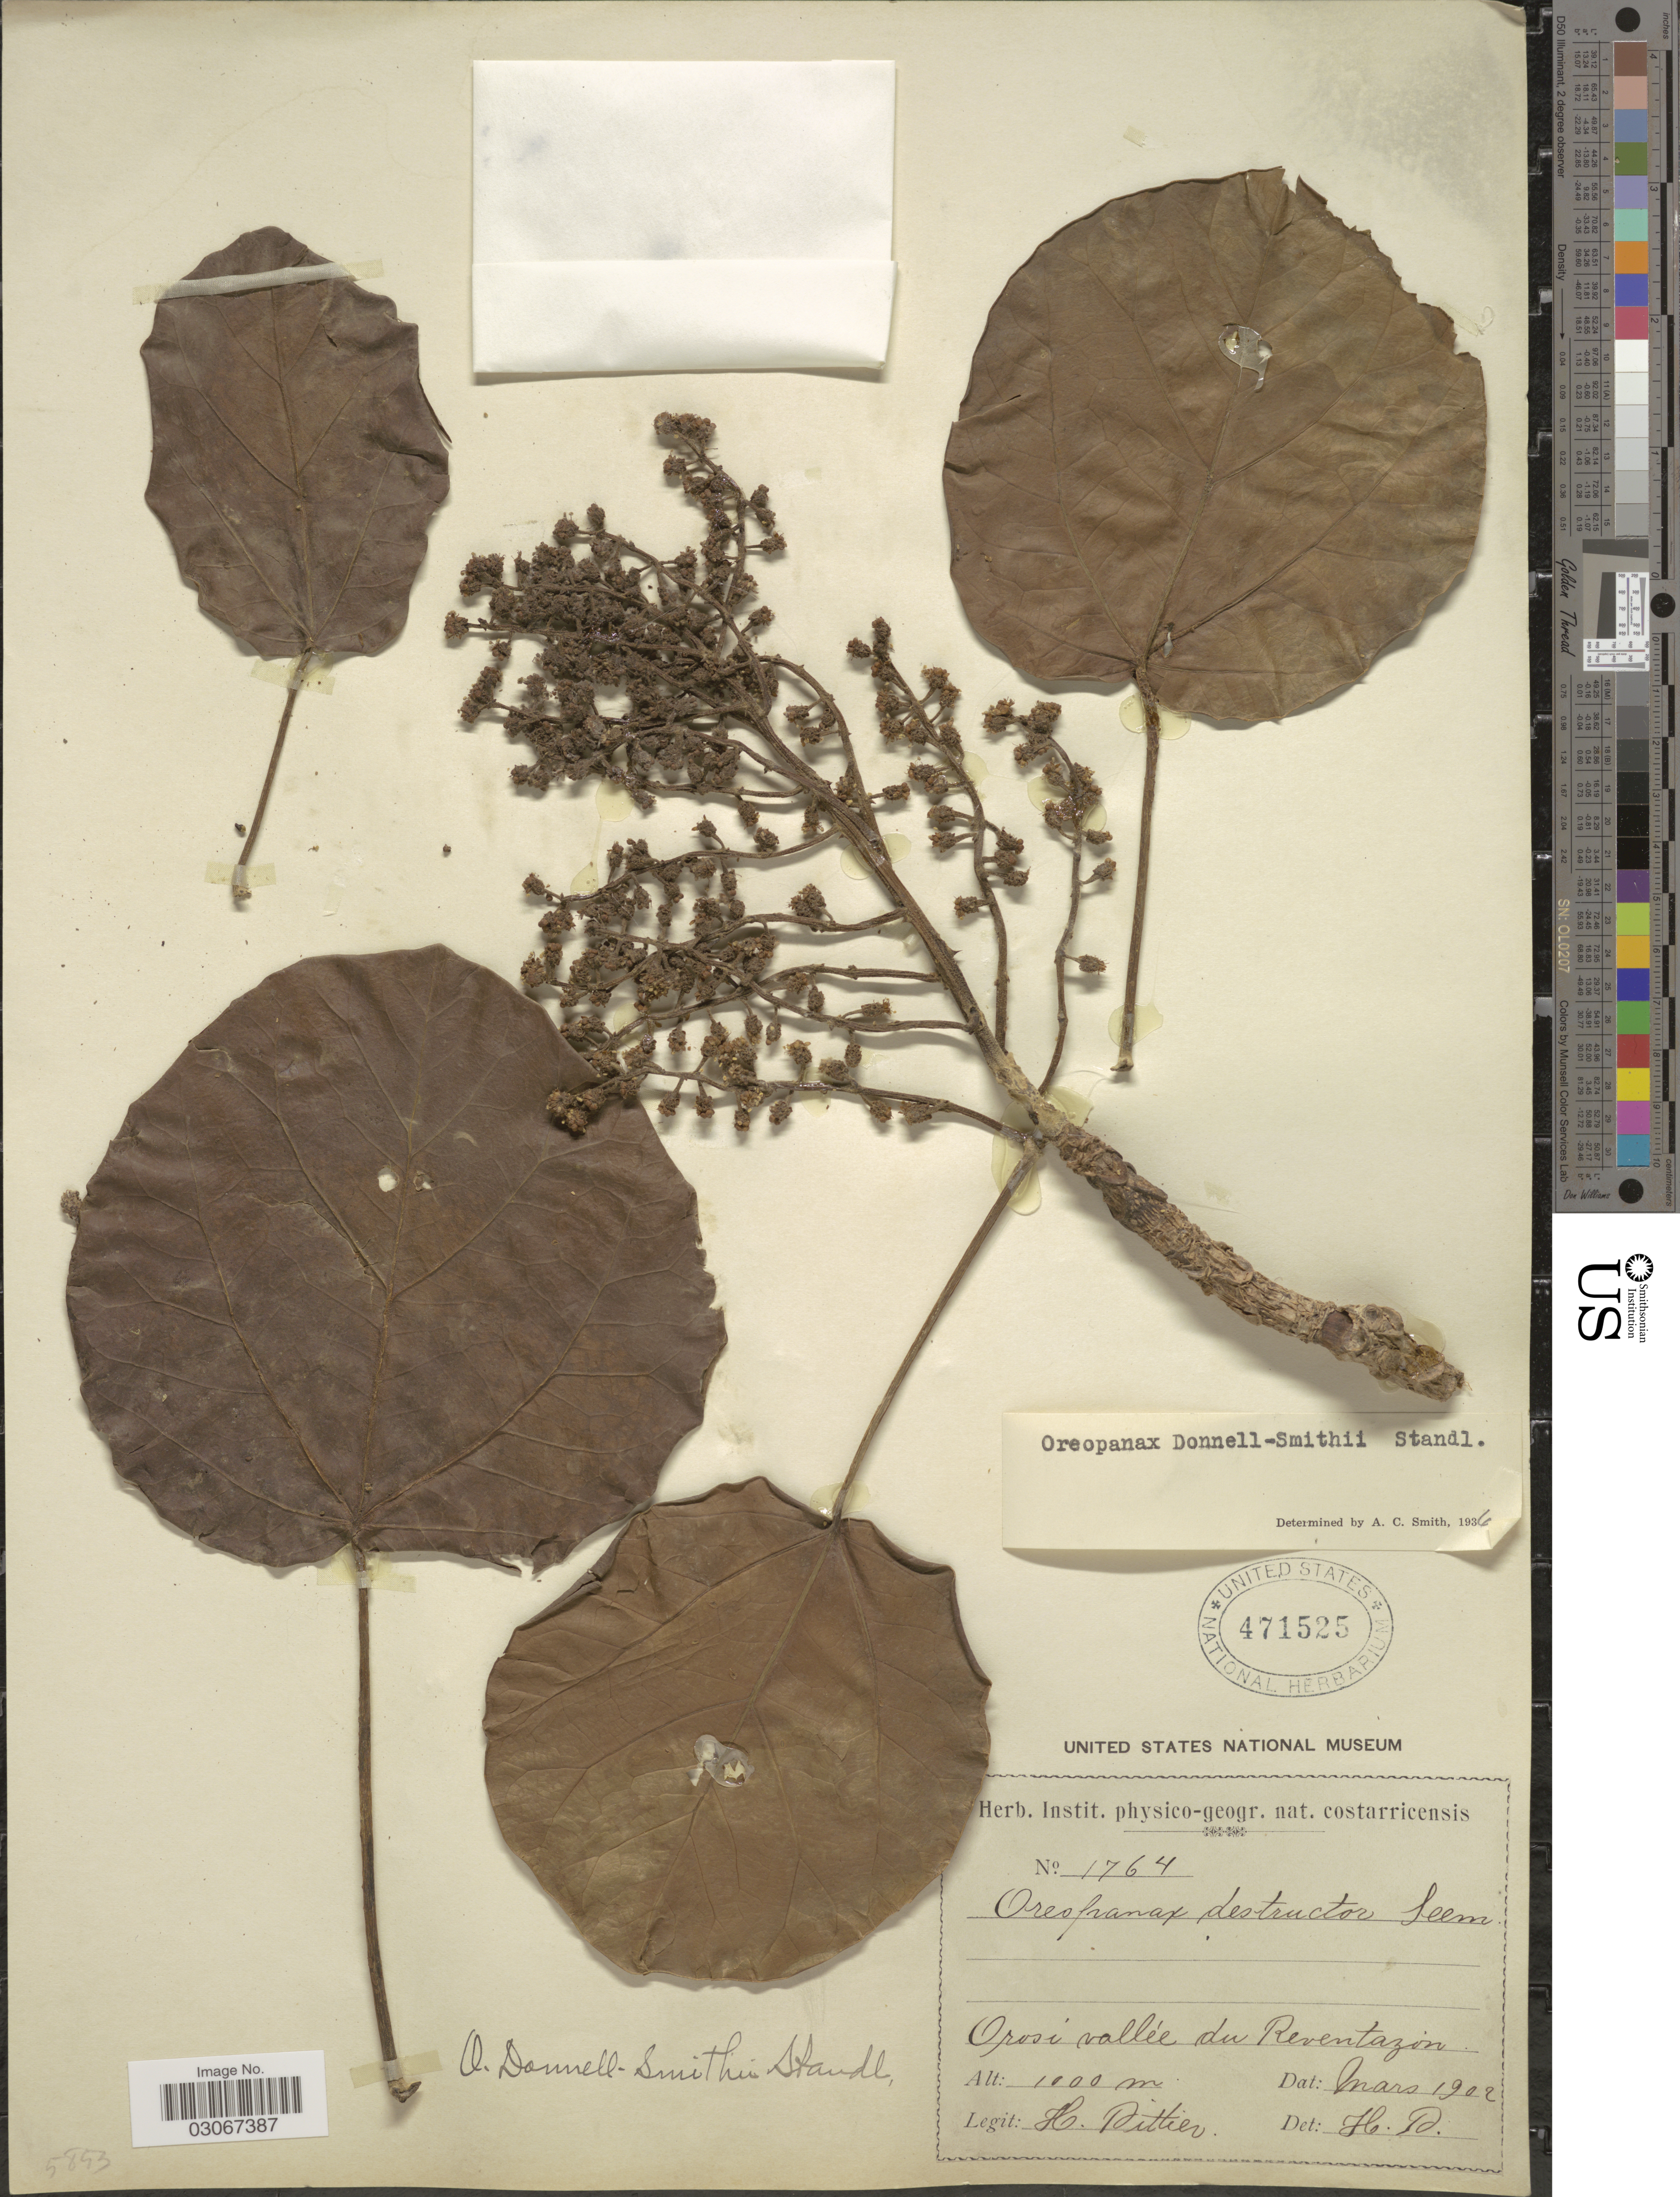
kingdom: Plantae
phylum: Tracheophyta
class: Magnoliopsida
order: Apiales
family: Araliaceae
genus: Oreopanax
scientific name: Oreopanax donnell-smithii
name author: Standl.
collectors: H. F. Pittier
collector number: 1764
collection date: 1902-03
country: Costa Rica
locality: Orosi vallée du Reventazon.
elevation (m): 1000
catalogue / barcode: US 471525